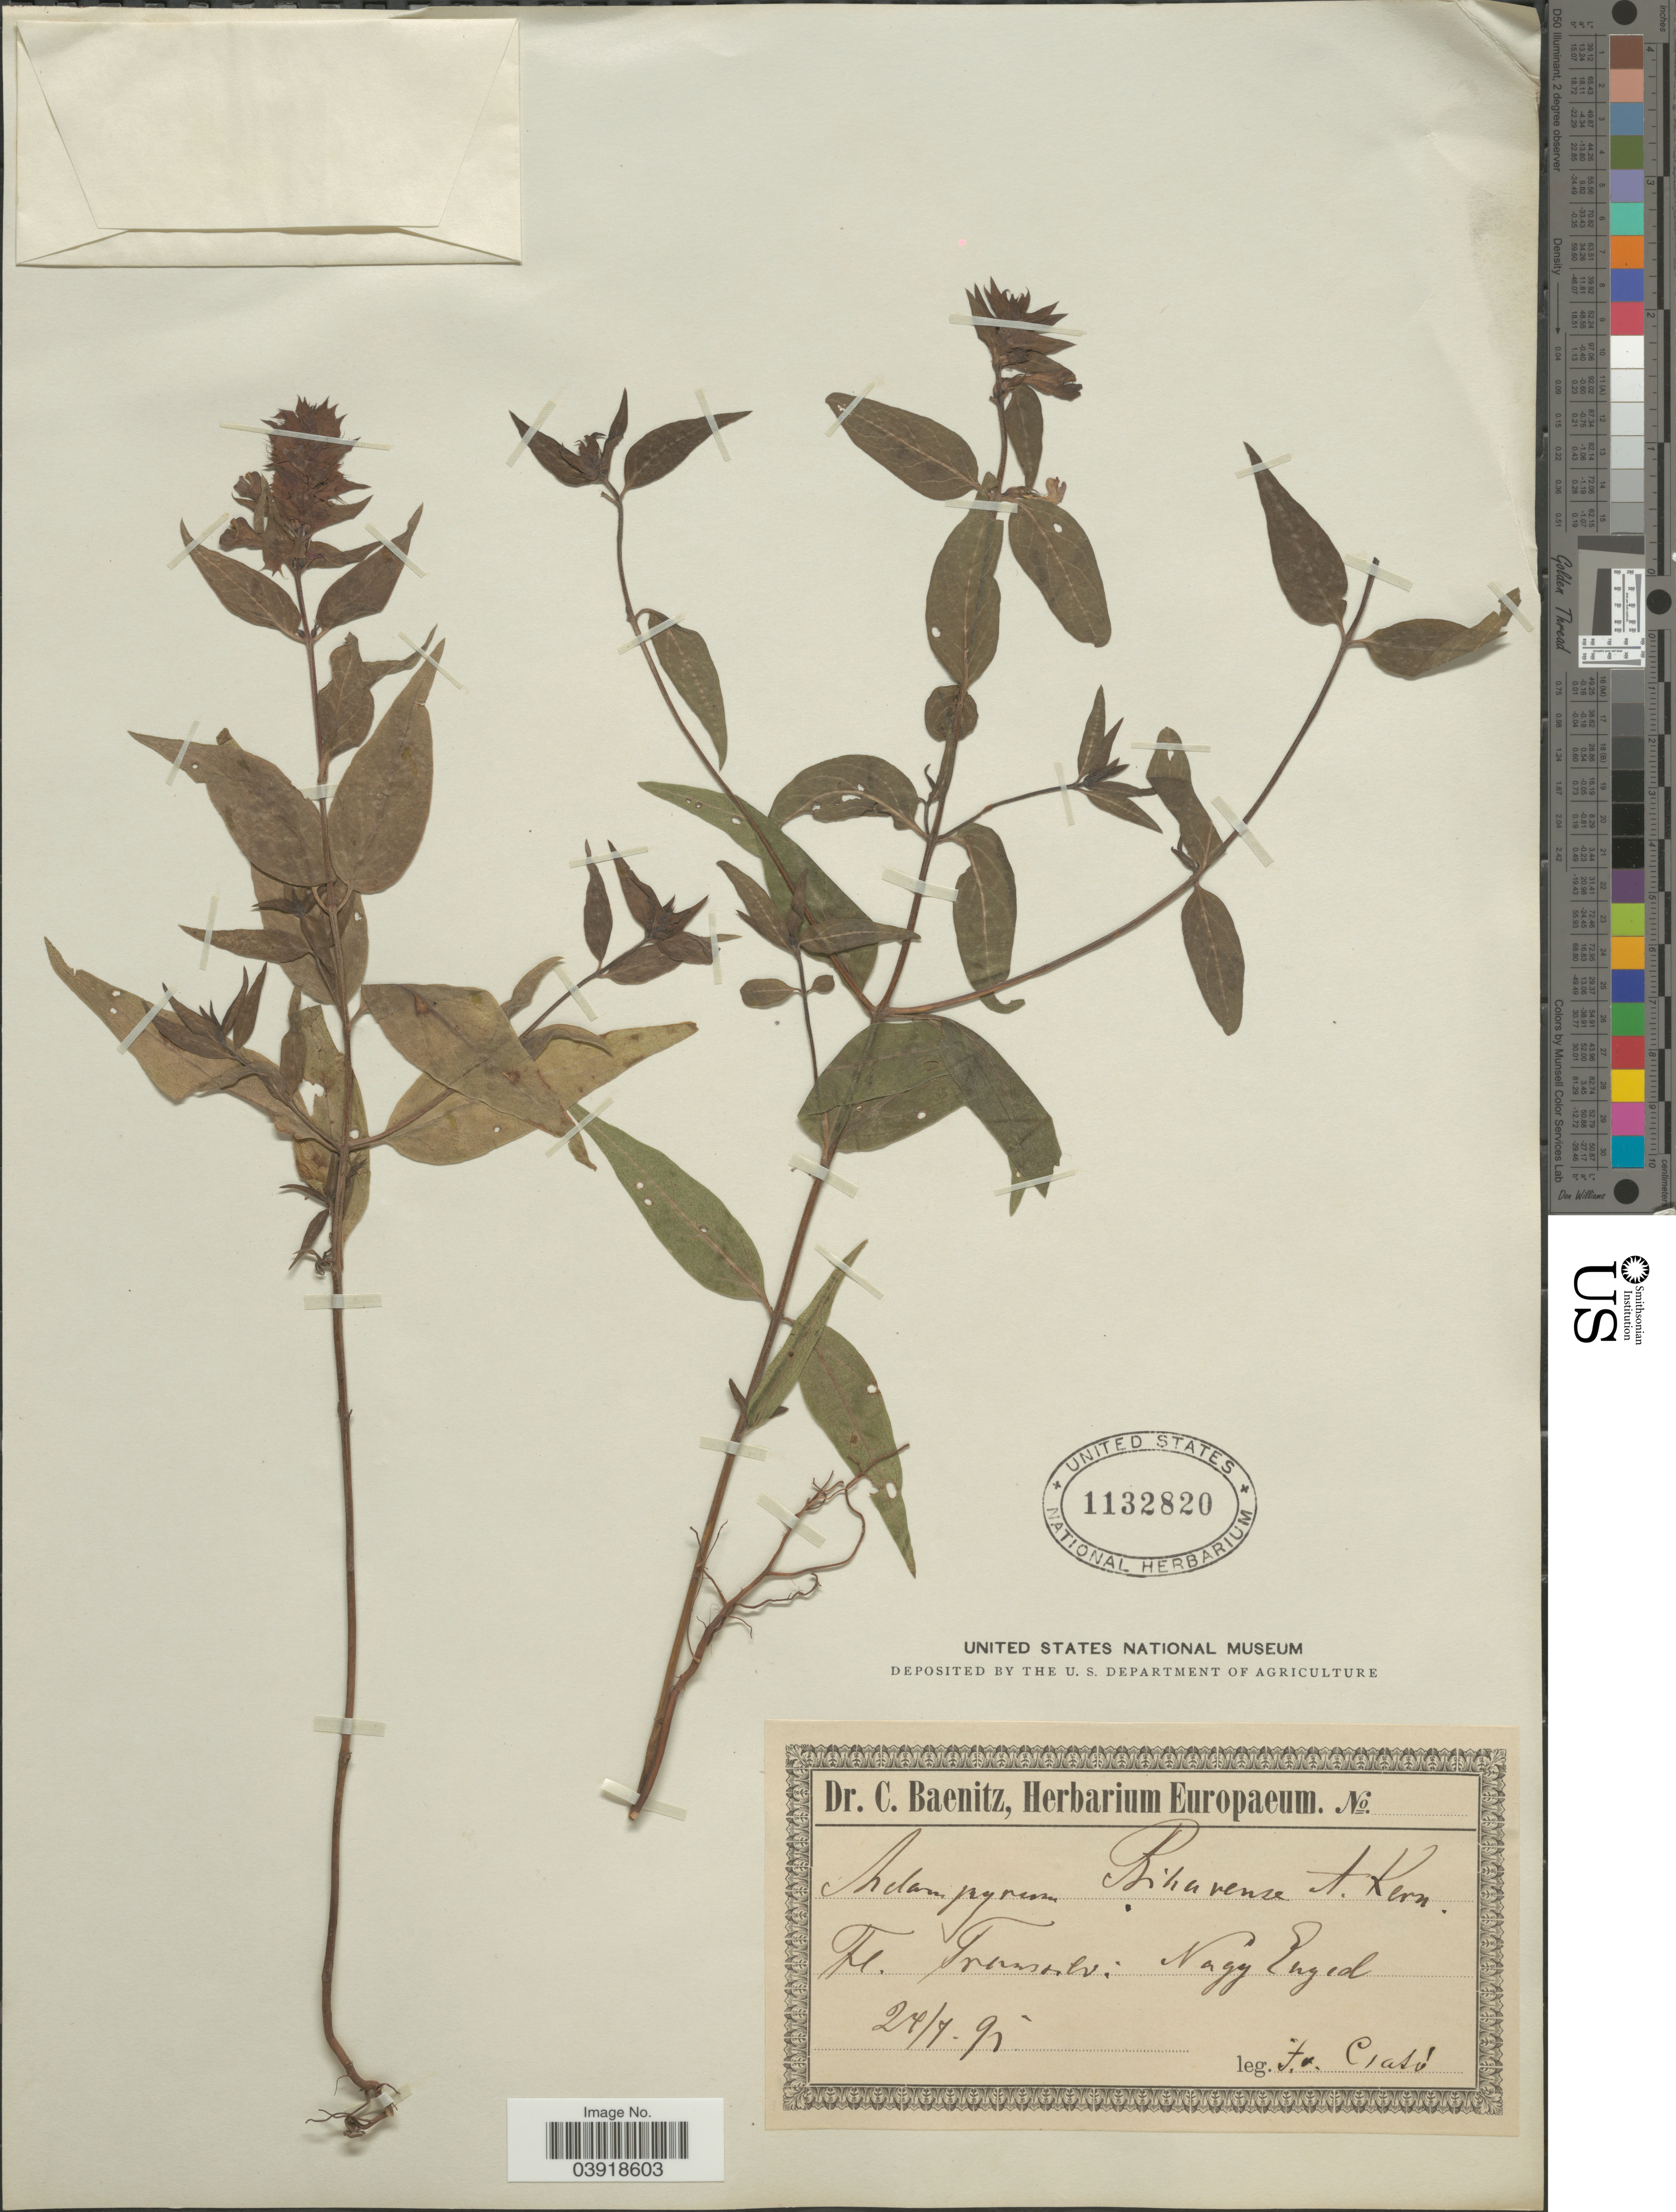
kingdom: Plantae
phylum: Tracheophyta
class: Magnoliopsida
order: Lamiales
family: Orobanchaceae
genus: Melampyrum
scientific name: Melampyrum bihariense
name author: A. Kern.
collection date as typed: Transcribed d/m/y: 27/7/95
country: Romania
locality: Transsilv: Nagy Eged.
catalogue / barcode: US 1132820